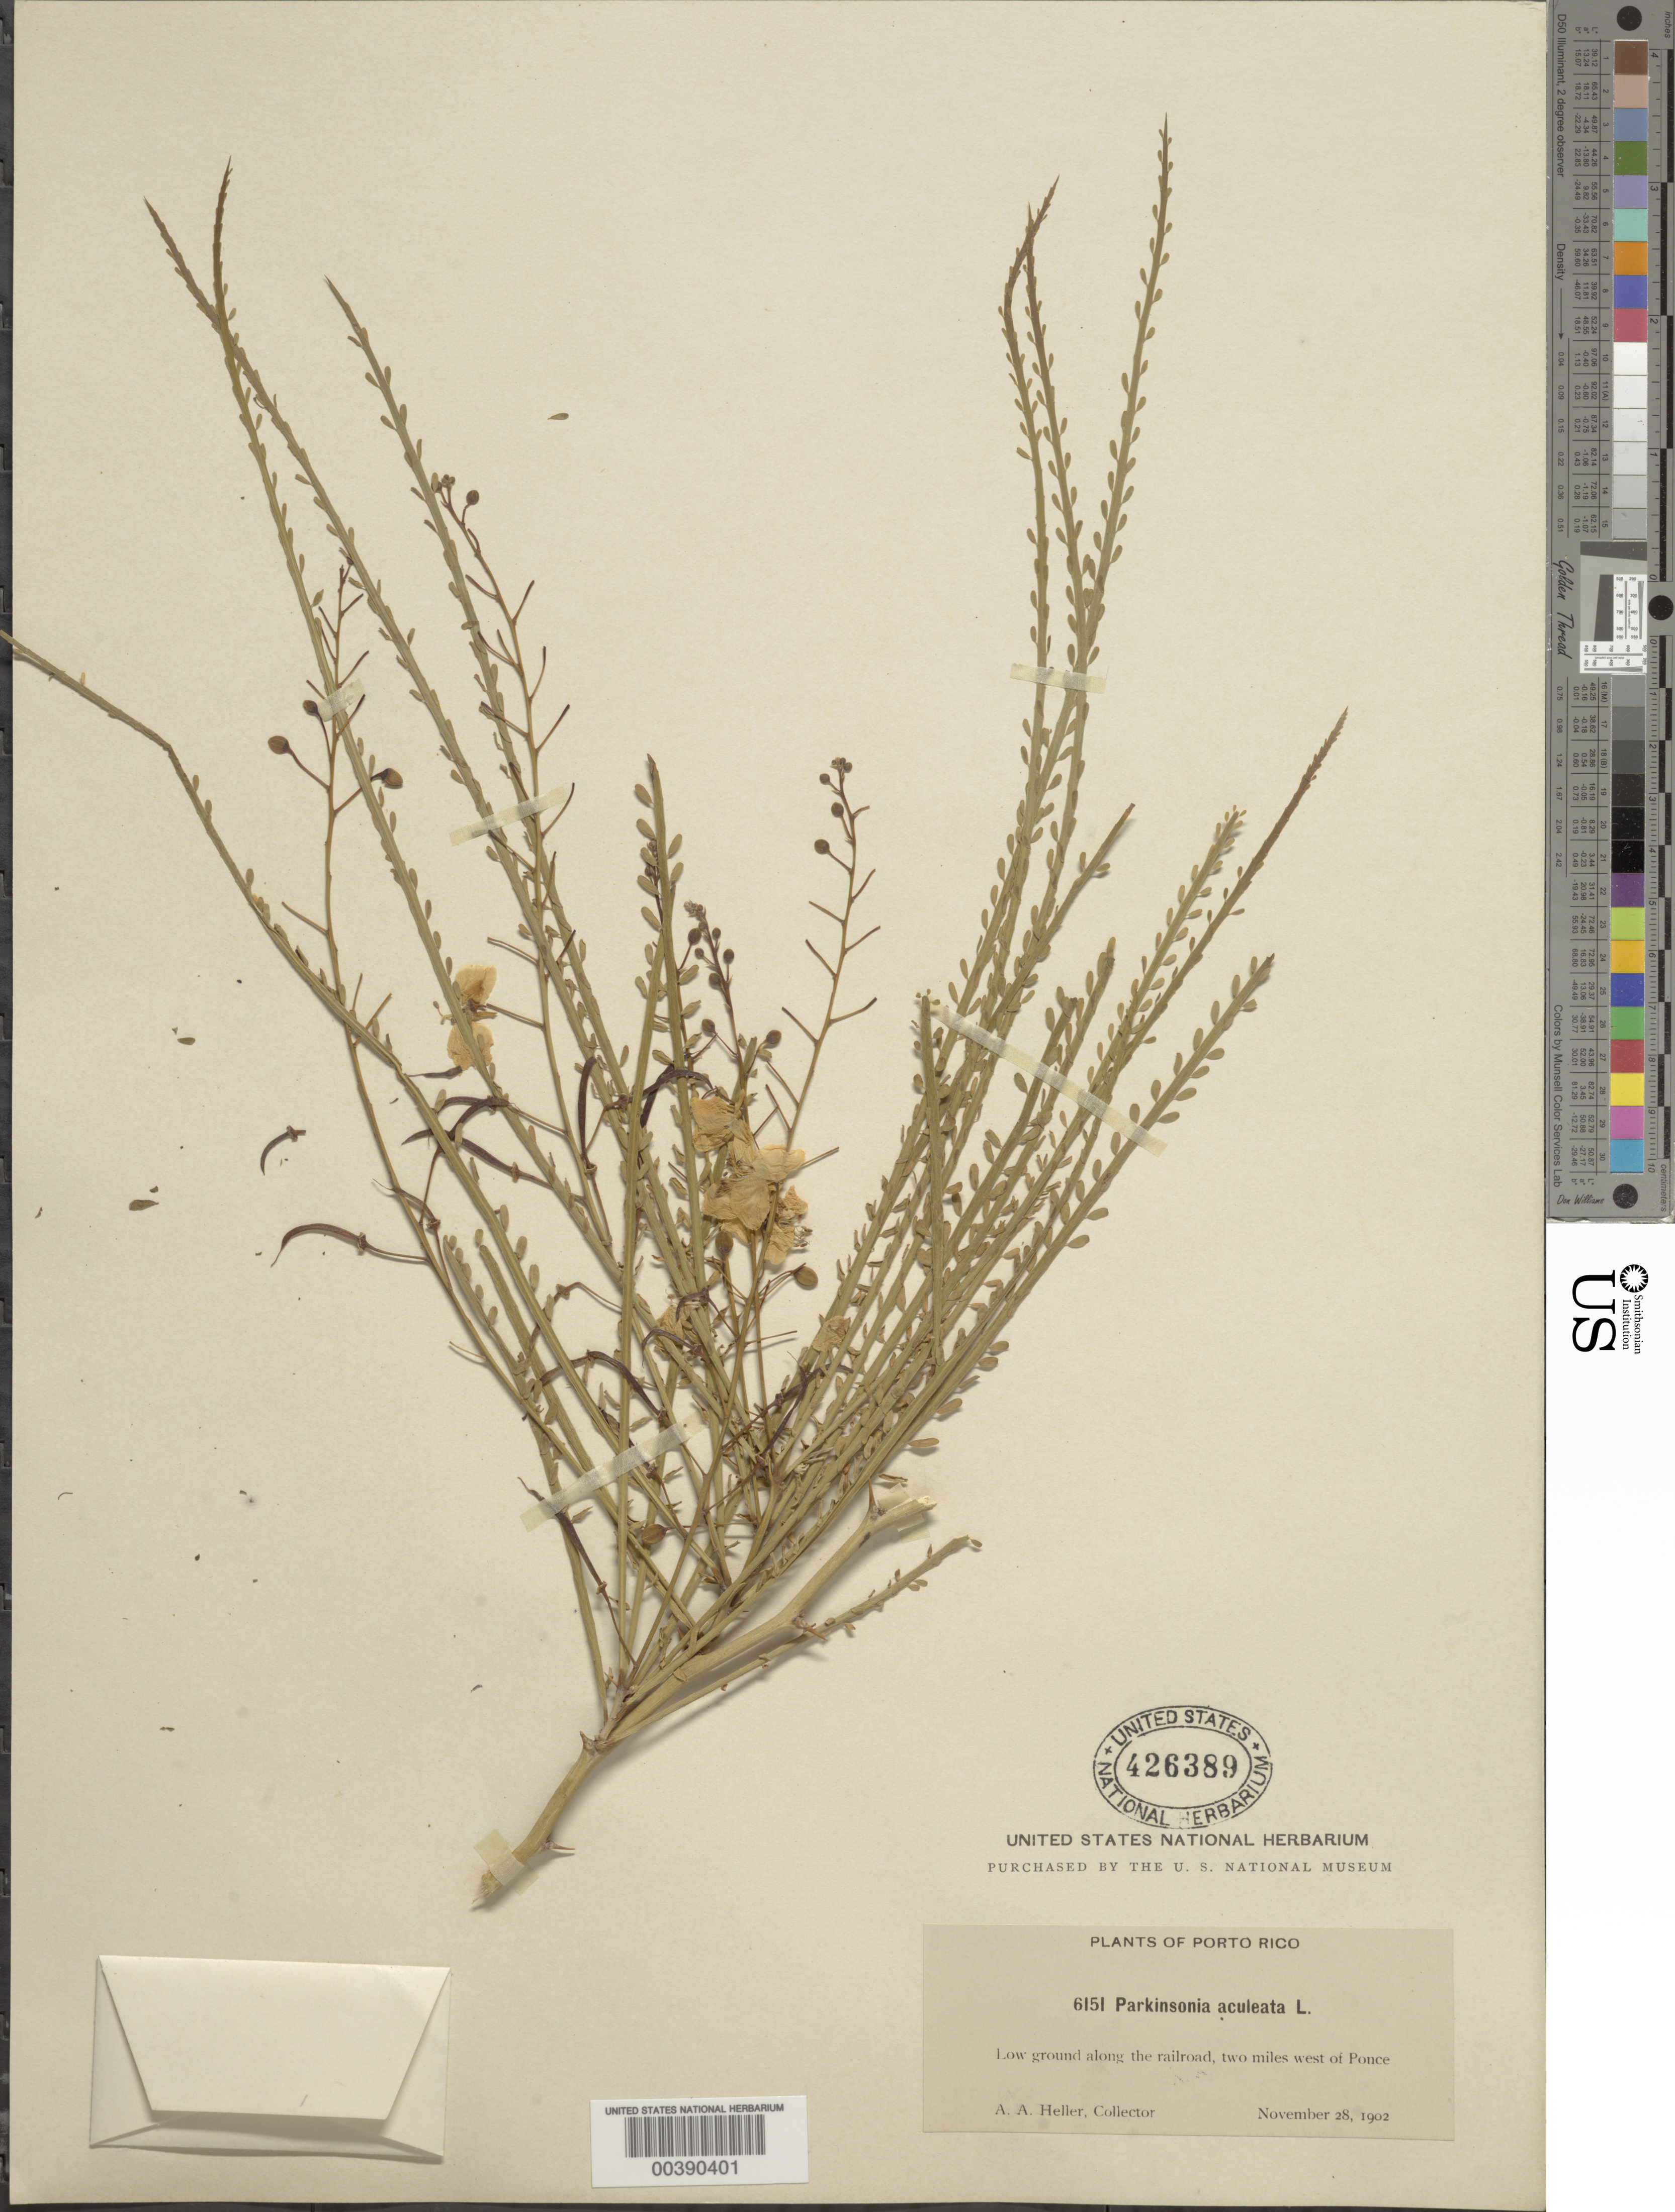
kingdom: Plantae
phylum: Tracheophyta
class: Magnoliopsida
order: Fabales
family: Fabaceae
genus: Parkinsonia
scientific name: Parkinsonia aculeata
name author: L.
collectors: A. A. Heller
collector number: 6151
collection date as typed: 28 Nov 1902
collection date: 1902-11-28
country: Puerto Rico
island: Greater Antilles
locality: Along railroad, 2 mi w of ponce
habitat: Low ground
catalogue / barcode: US 426389